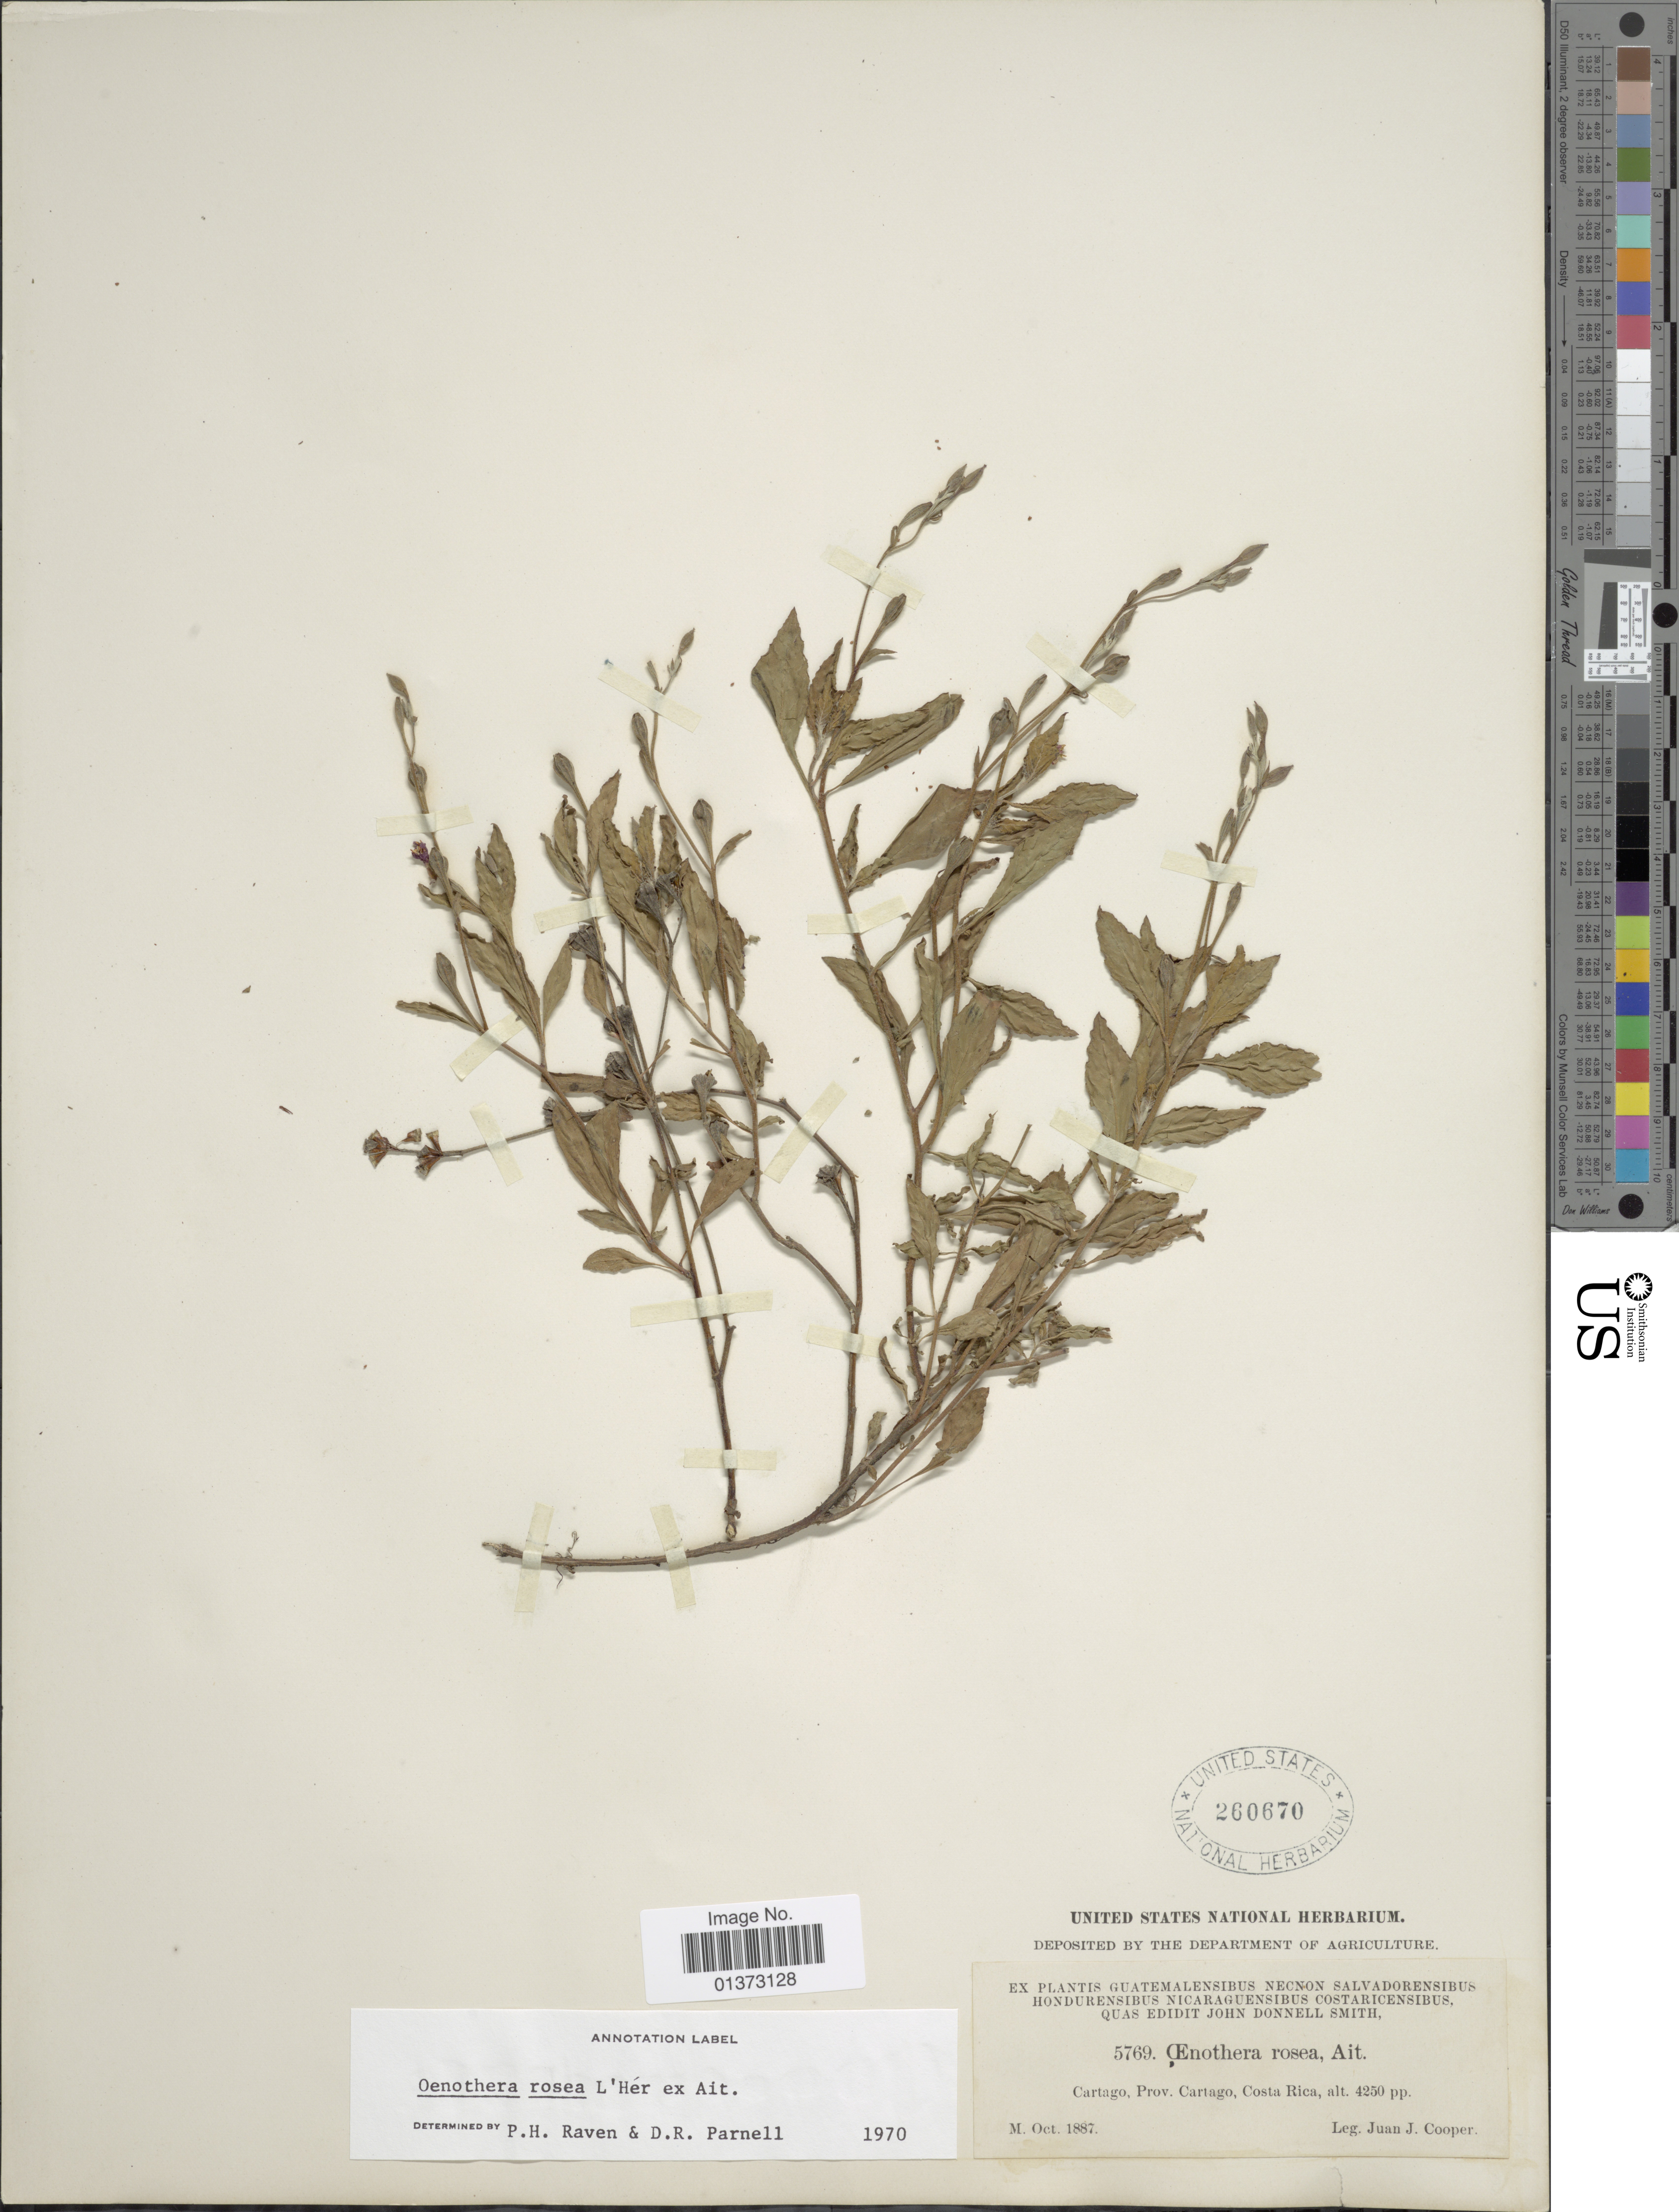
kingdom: Plantae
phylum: Tracheophyta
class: Magnoliopsida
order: Myrtales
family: Onagraceae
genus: Oenothera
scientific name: Oenothera rosea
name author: L'Hér. ex Aiton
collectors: J. J. Cooper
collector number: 5769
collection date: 1887-10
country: Costa Rica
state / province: Cartago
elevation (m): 1295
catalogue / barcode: US 260670